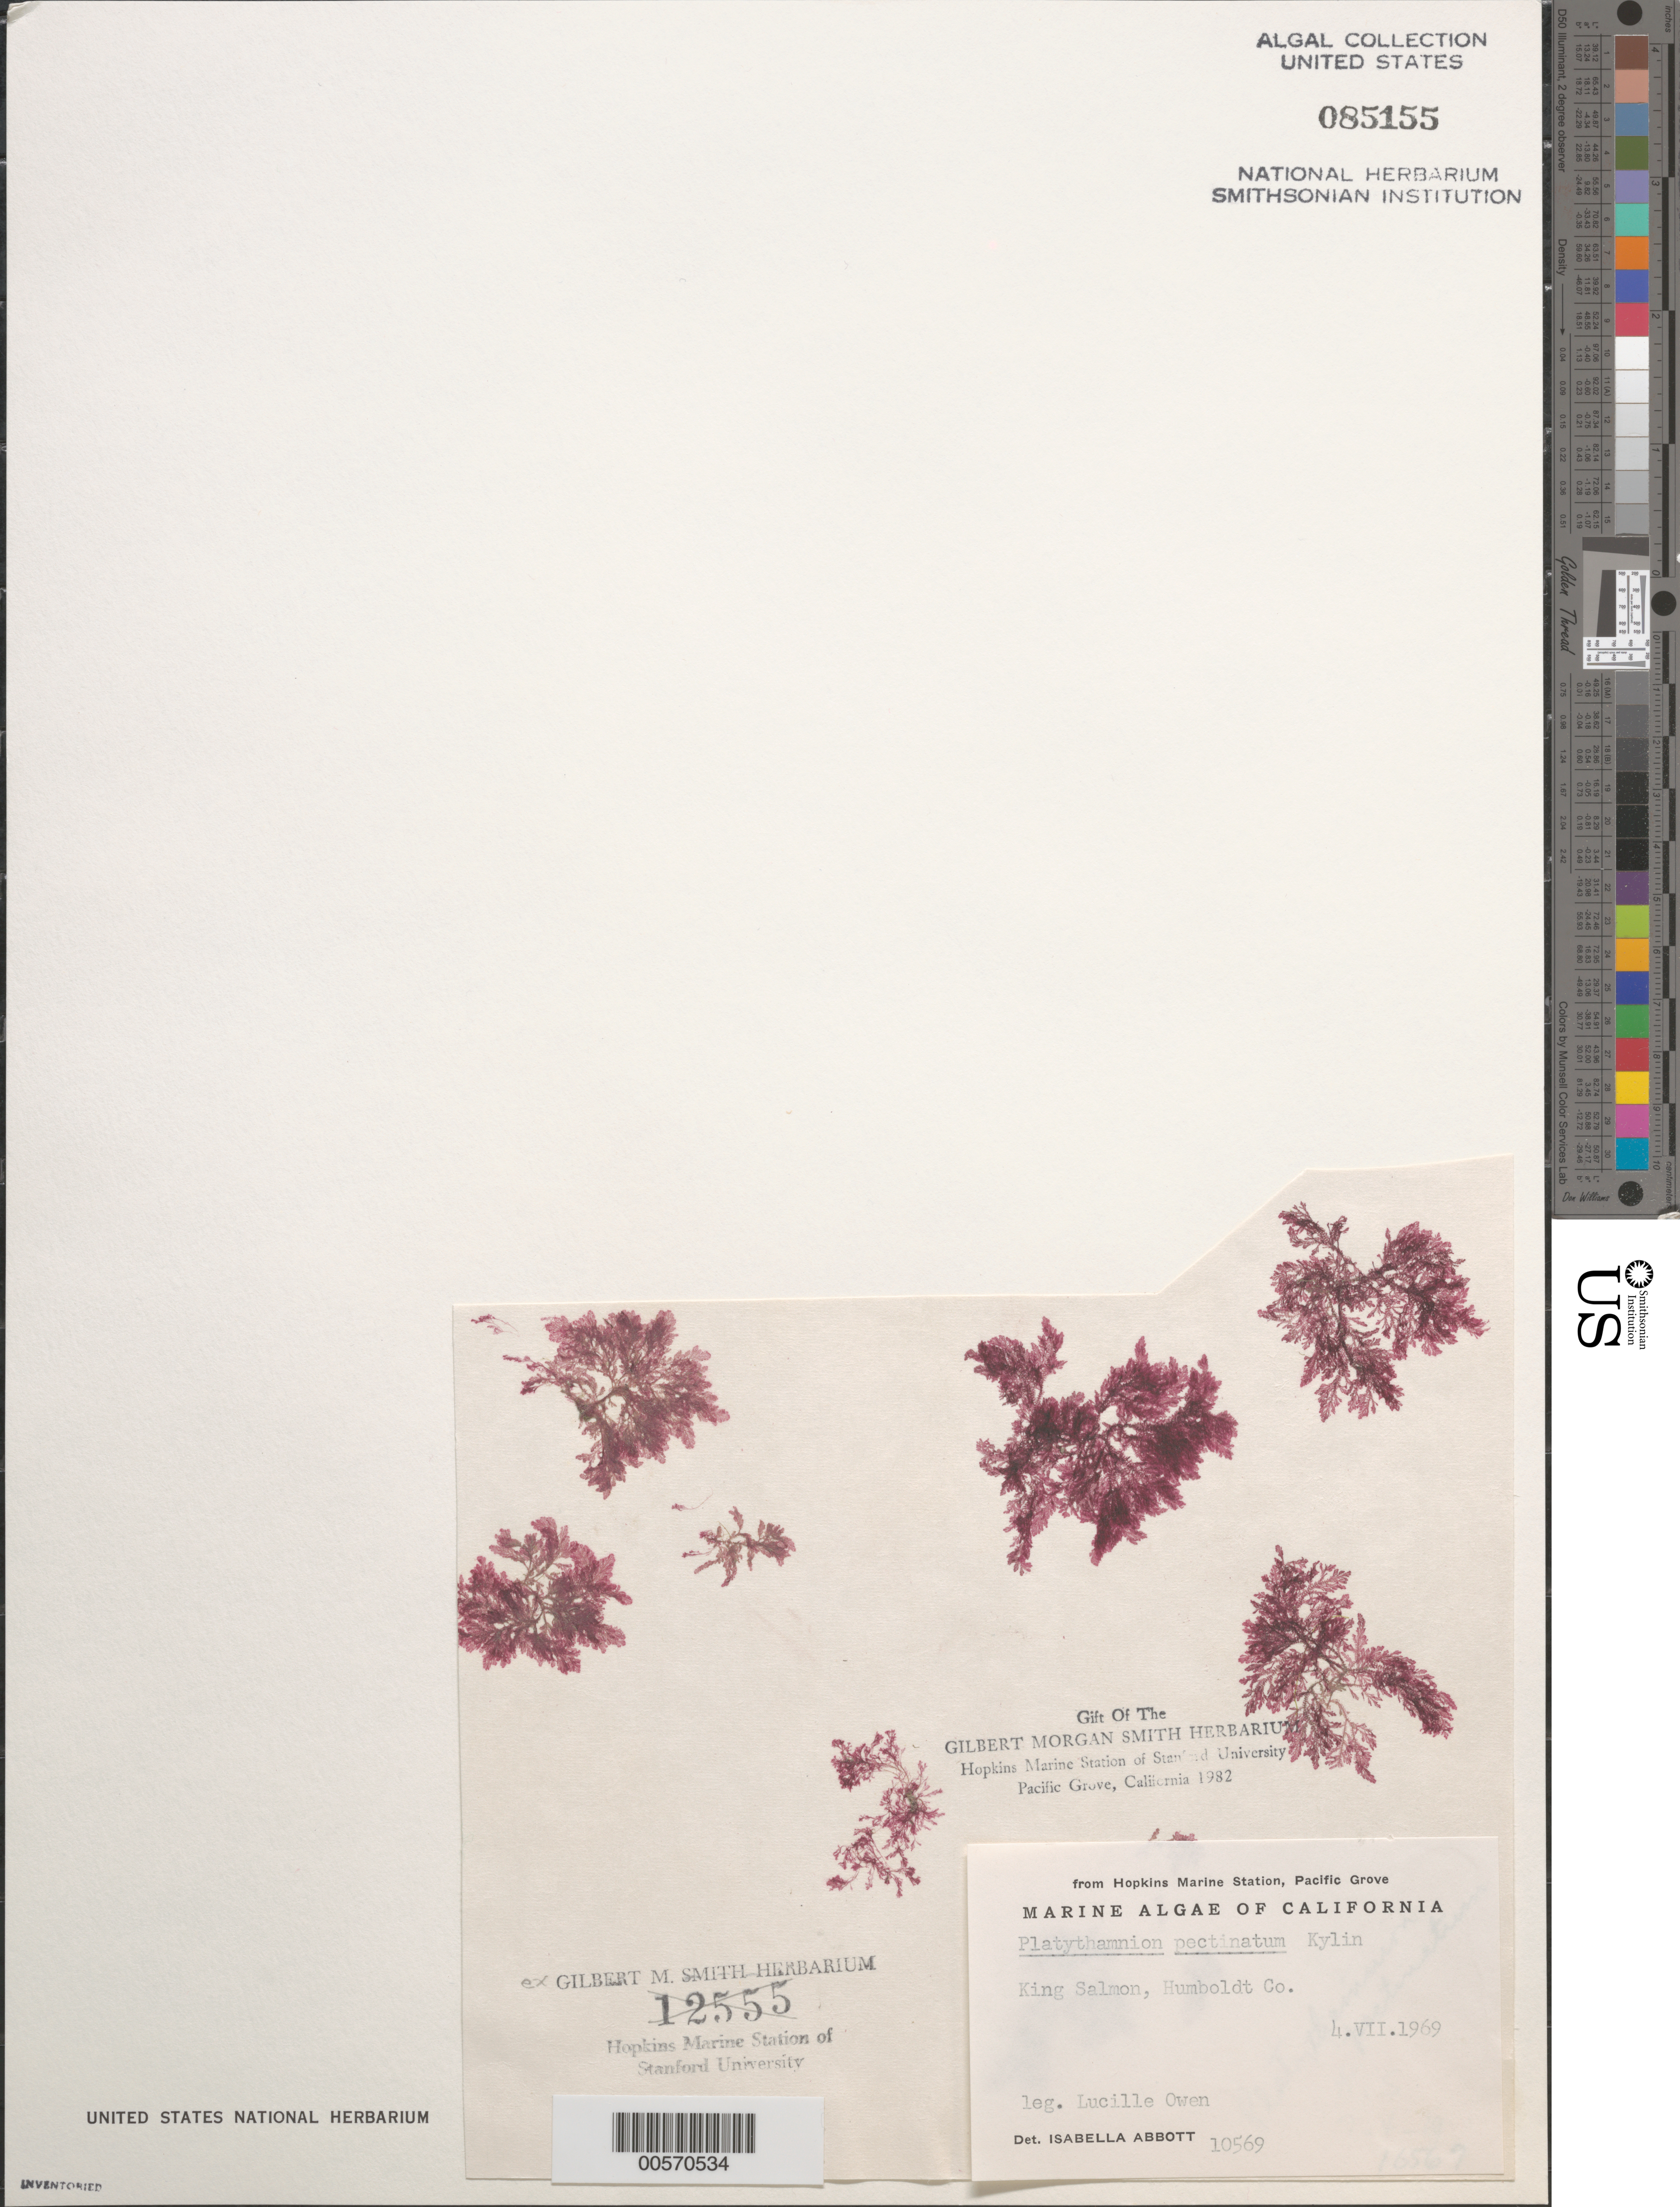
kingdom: Plantae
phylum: Rhodophyta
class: Florideophyceae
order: Ceramiales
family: Ceramiaceae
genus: Pterothamnion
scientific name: Pterothamnion pectinatum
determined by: Algae name updating Project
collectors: L. Owen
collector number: IAA 10569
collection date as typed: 04 Jul 1969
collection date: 1969-07-04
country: United States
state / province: California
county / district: Humboldt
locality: King Salmon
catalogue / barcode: US 85155